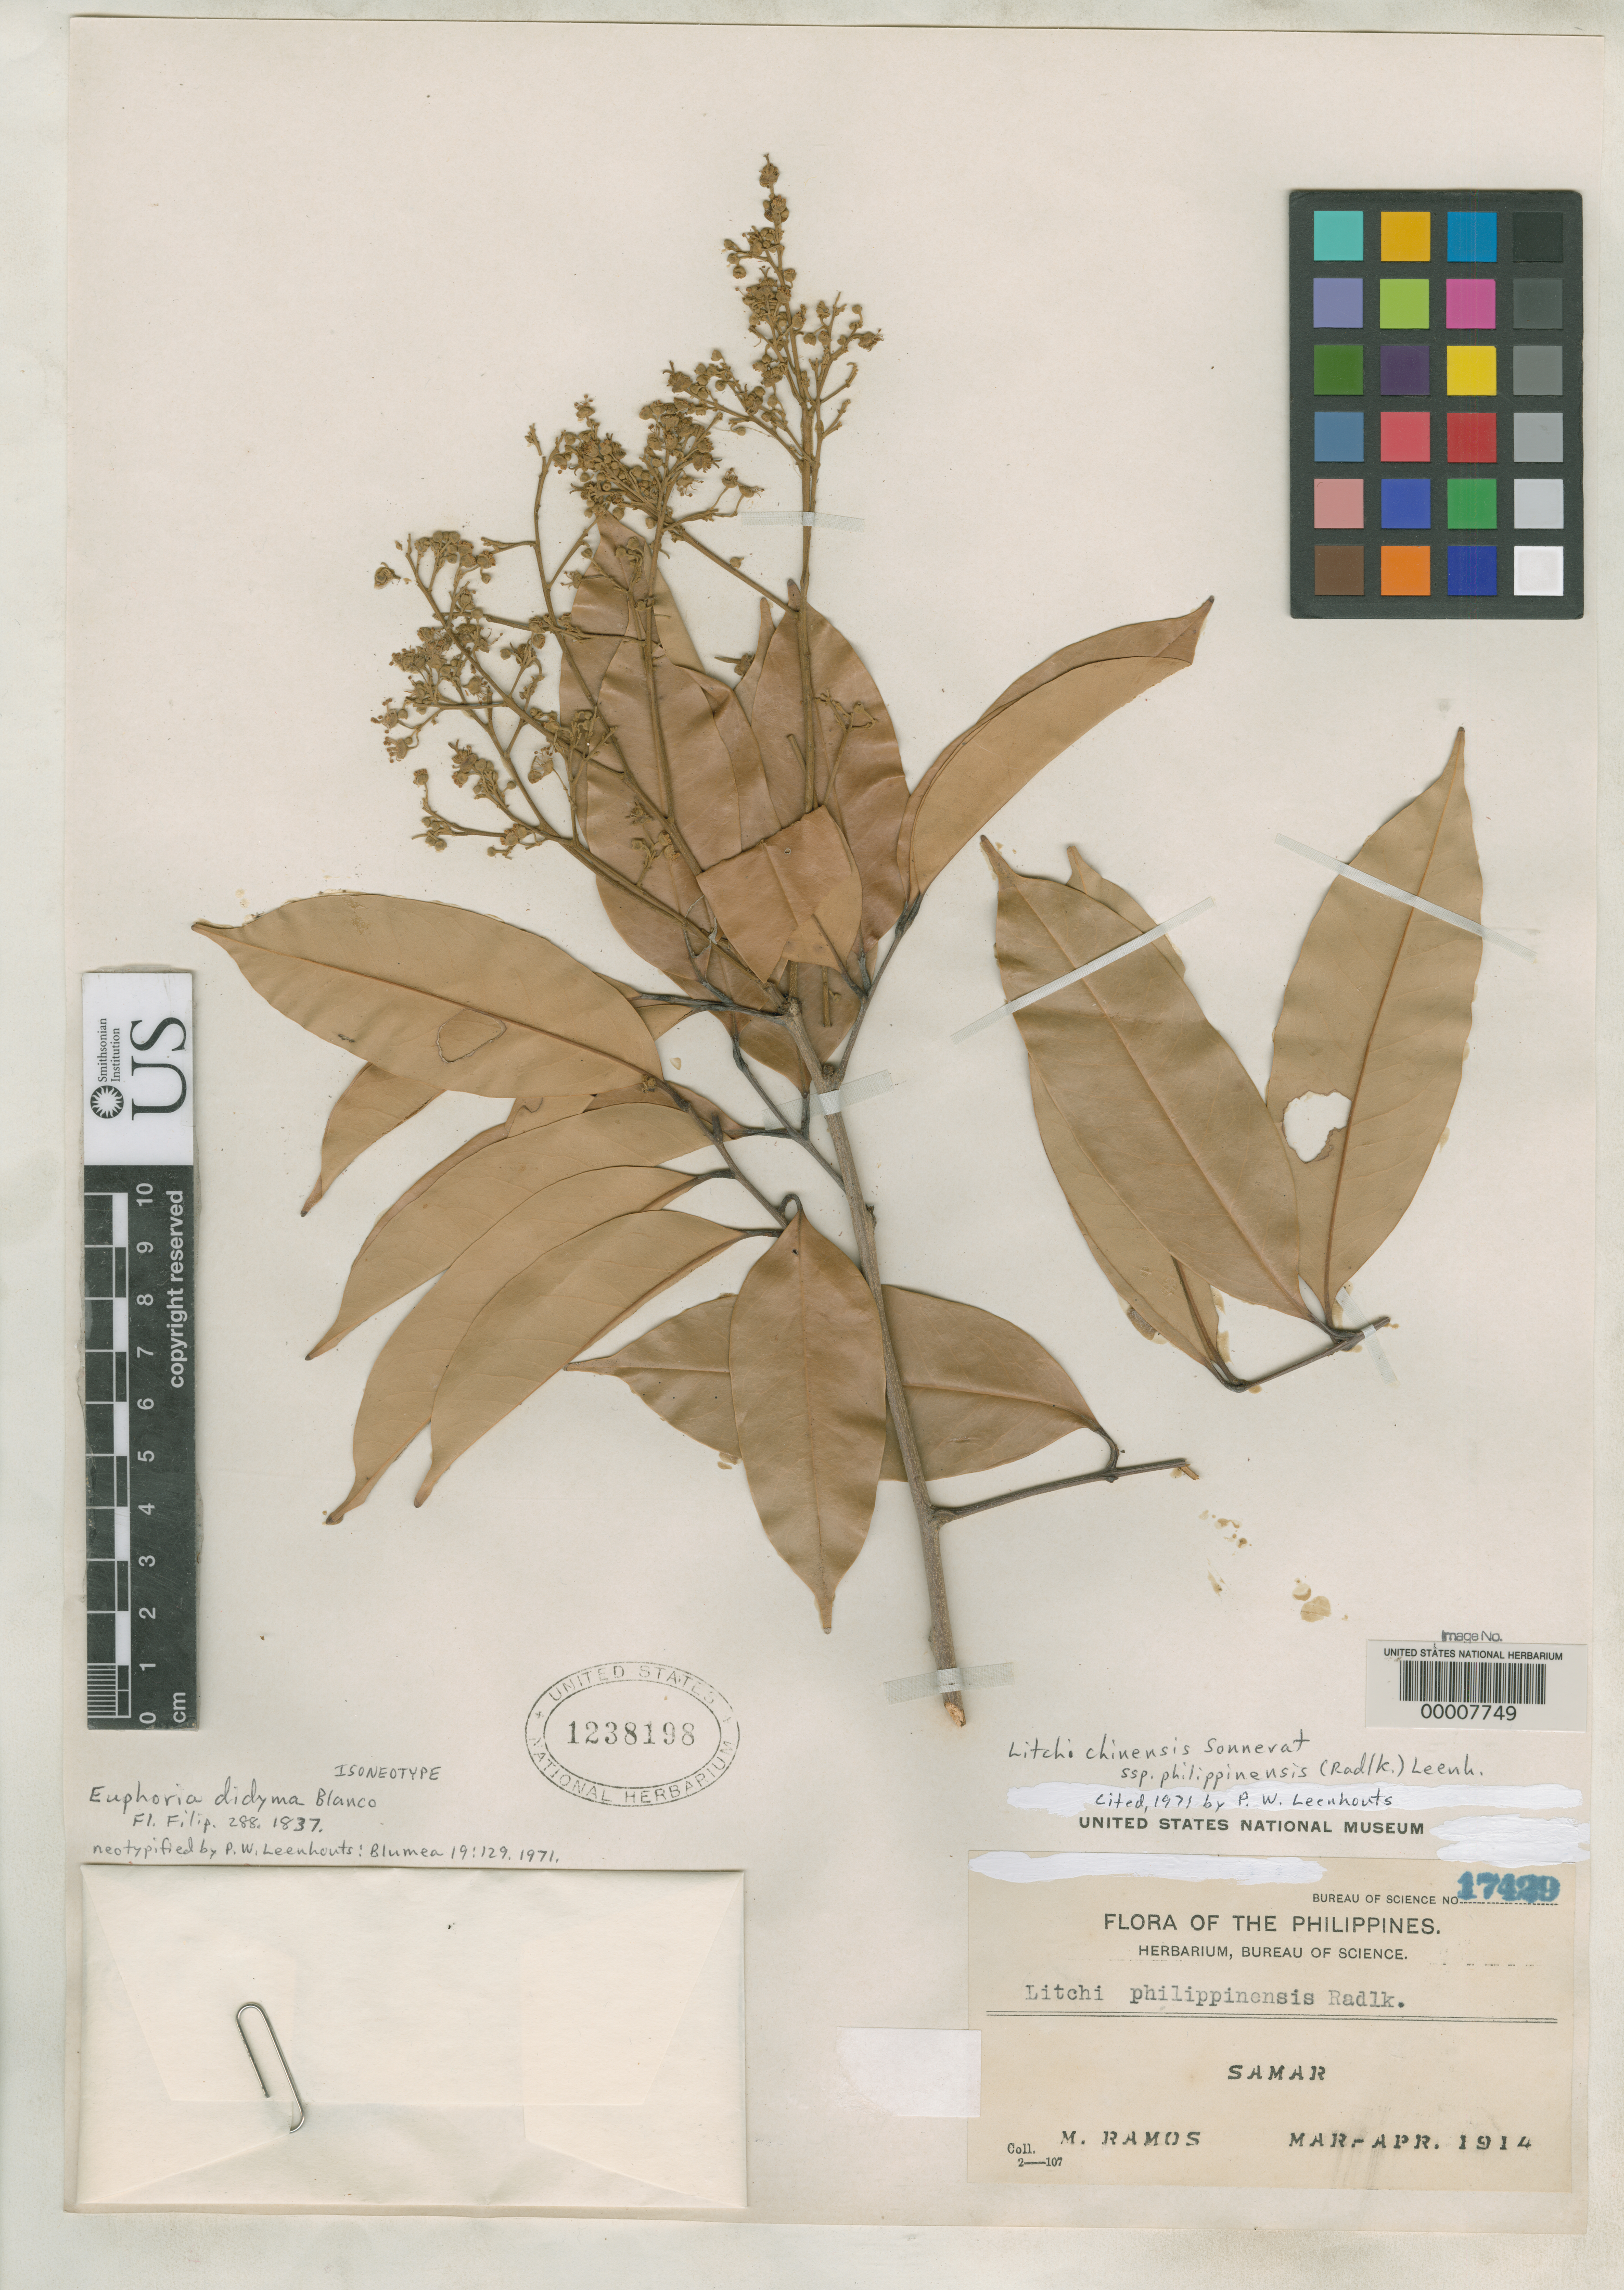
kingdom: Plantae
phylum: Tracheophyta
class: Magnoliopsida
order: Sapindales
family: Sapindaceae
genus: Euphoria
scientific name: Euphoria didyma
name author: Blanco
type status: Isoneotype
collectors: M. Ramos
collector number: Bur. Sci. 17429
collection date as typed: Mar 1914 to -- Apr 1914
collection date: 1914-03/1914-04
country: Philippines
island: Samar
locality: Samar.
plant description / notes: Sp. Blancoan. 475 cited for this taxon by E.D. Merrill in Sp. Blancoan. 240. 1918.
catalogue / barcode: US 1238198